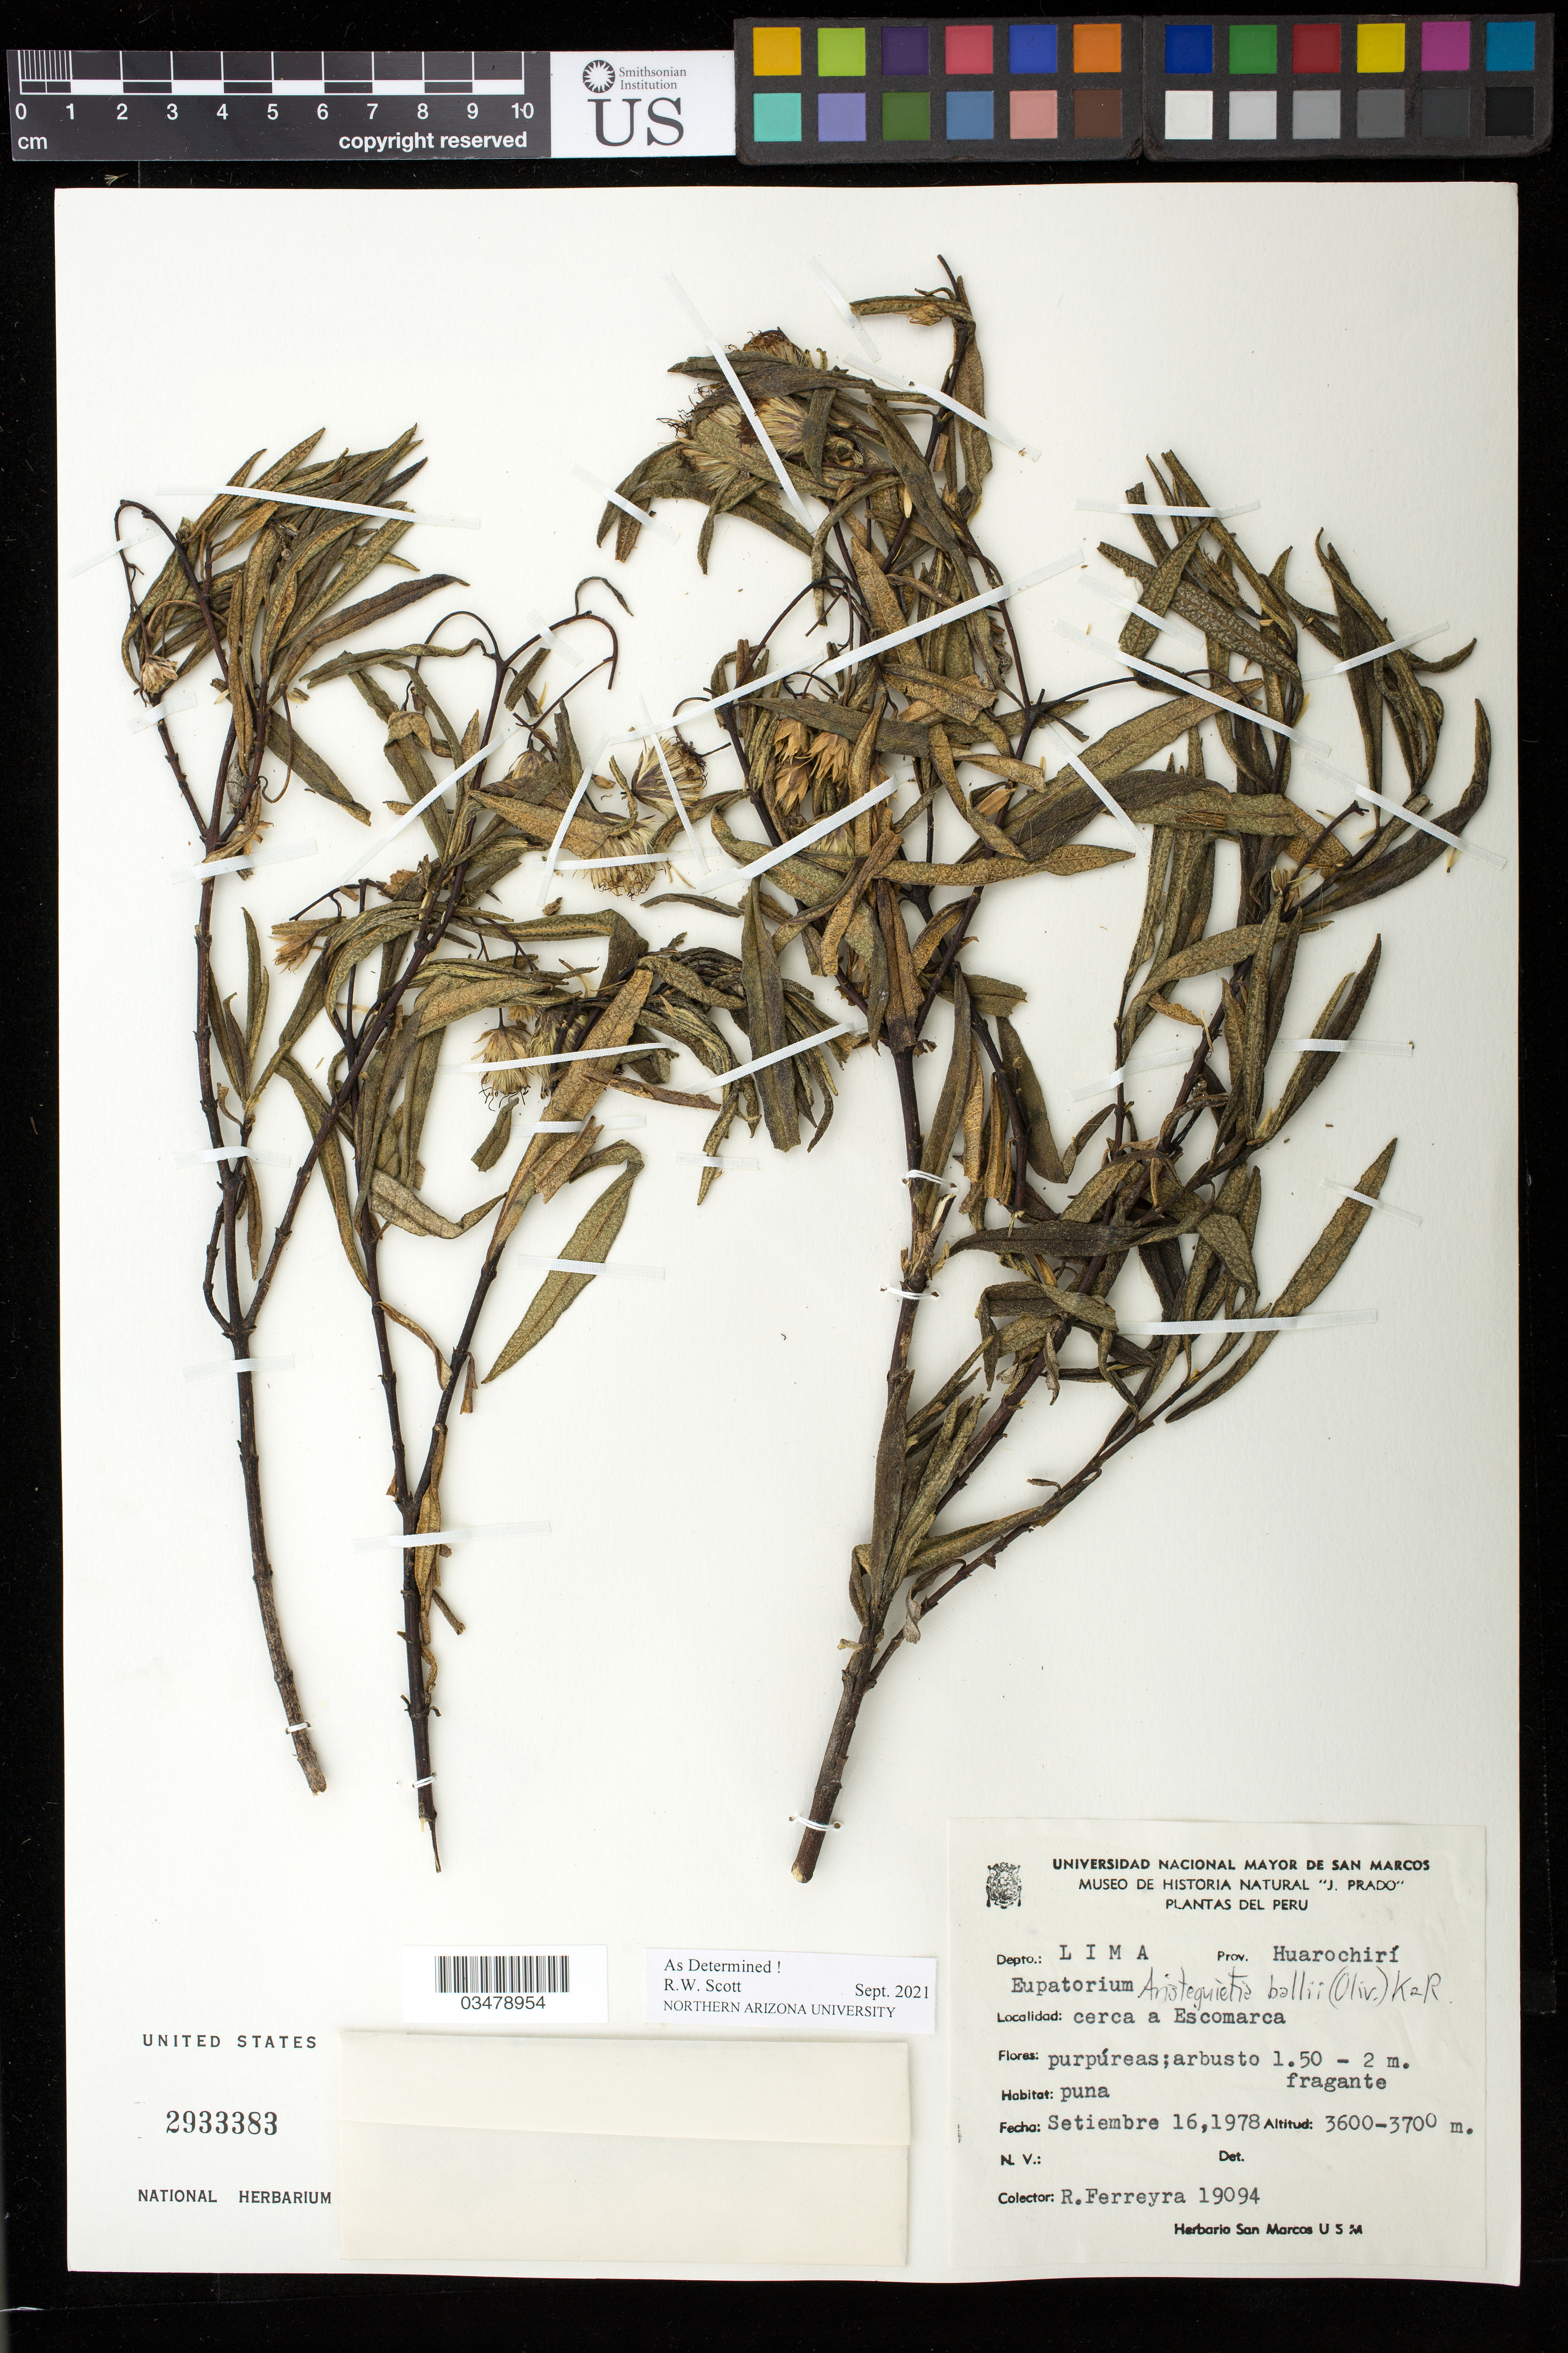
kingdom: Plantae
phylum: Tracheophyta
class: Magnoliopsida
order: Asterales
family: Asteraceae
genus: Aristeguietia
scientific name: Aristeguietia ballii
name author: (Oliver, M. G.) R.M. King & H. Rob.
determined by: Scott, R. W.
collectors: R. A. Ferreyra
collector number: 19094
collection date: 1981-11-16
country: Peru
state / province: Lima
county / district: Huarochirí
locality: Cerca a Escomarca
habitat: Puna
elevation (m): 3600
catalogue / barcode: US 2933383